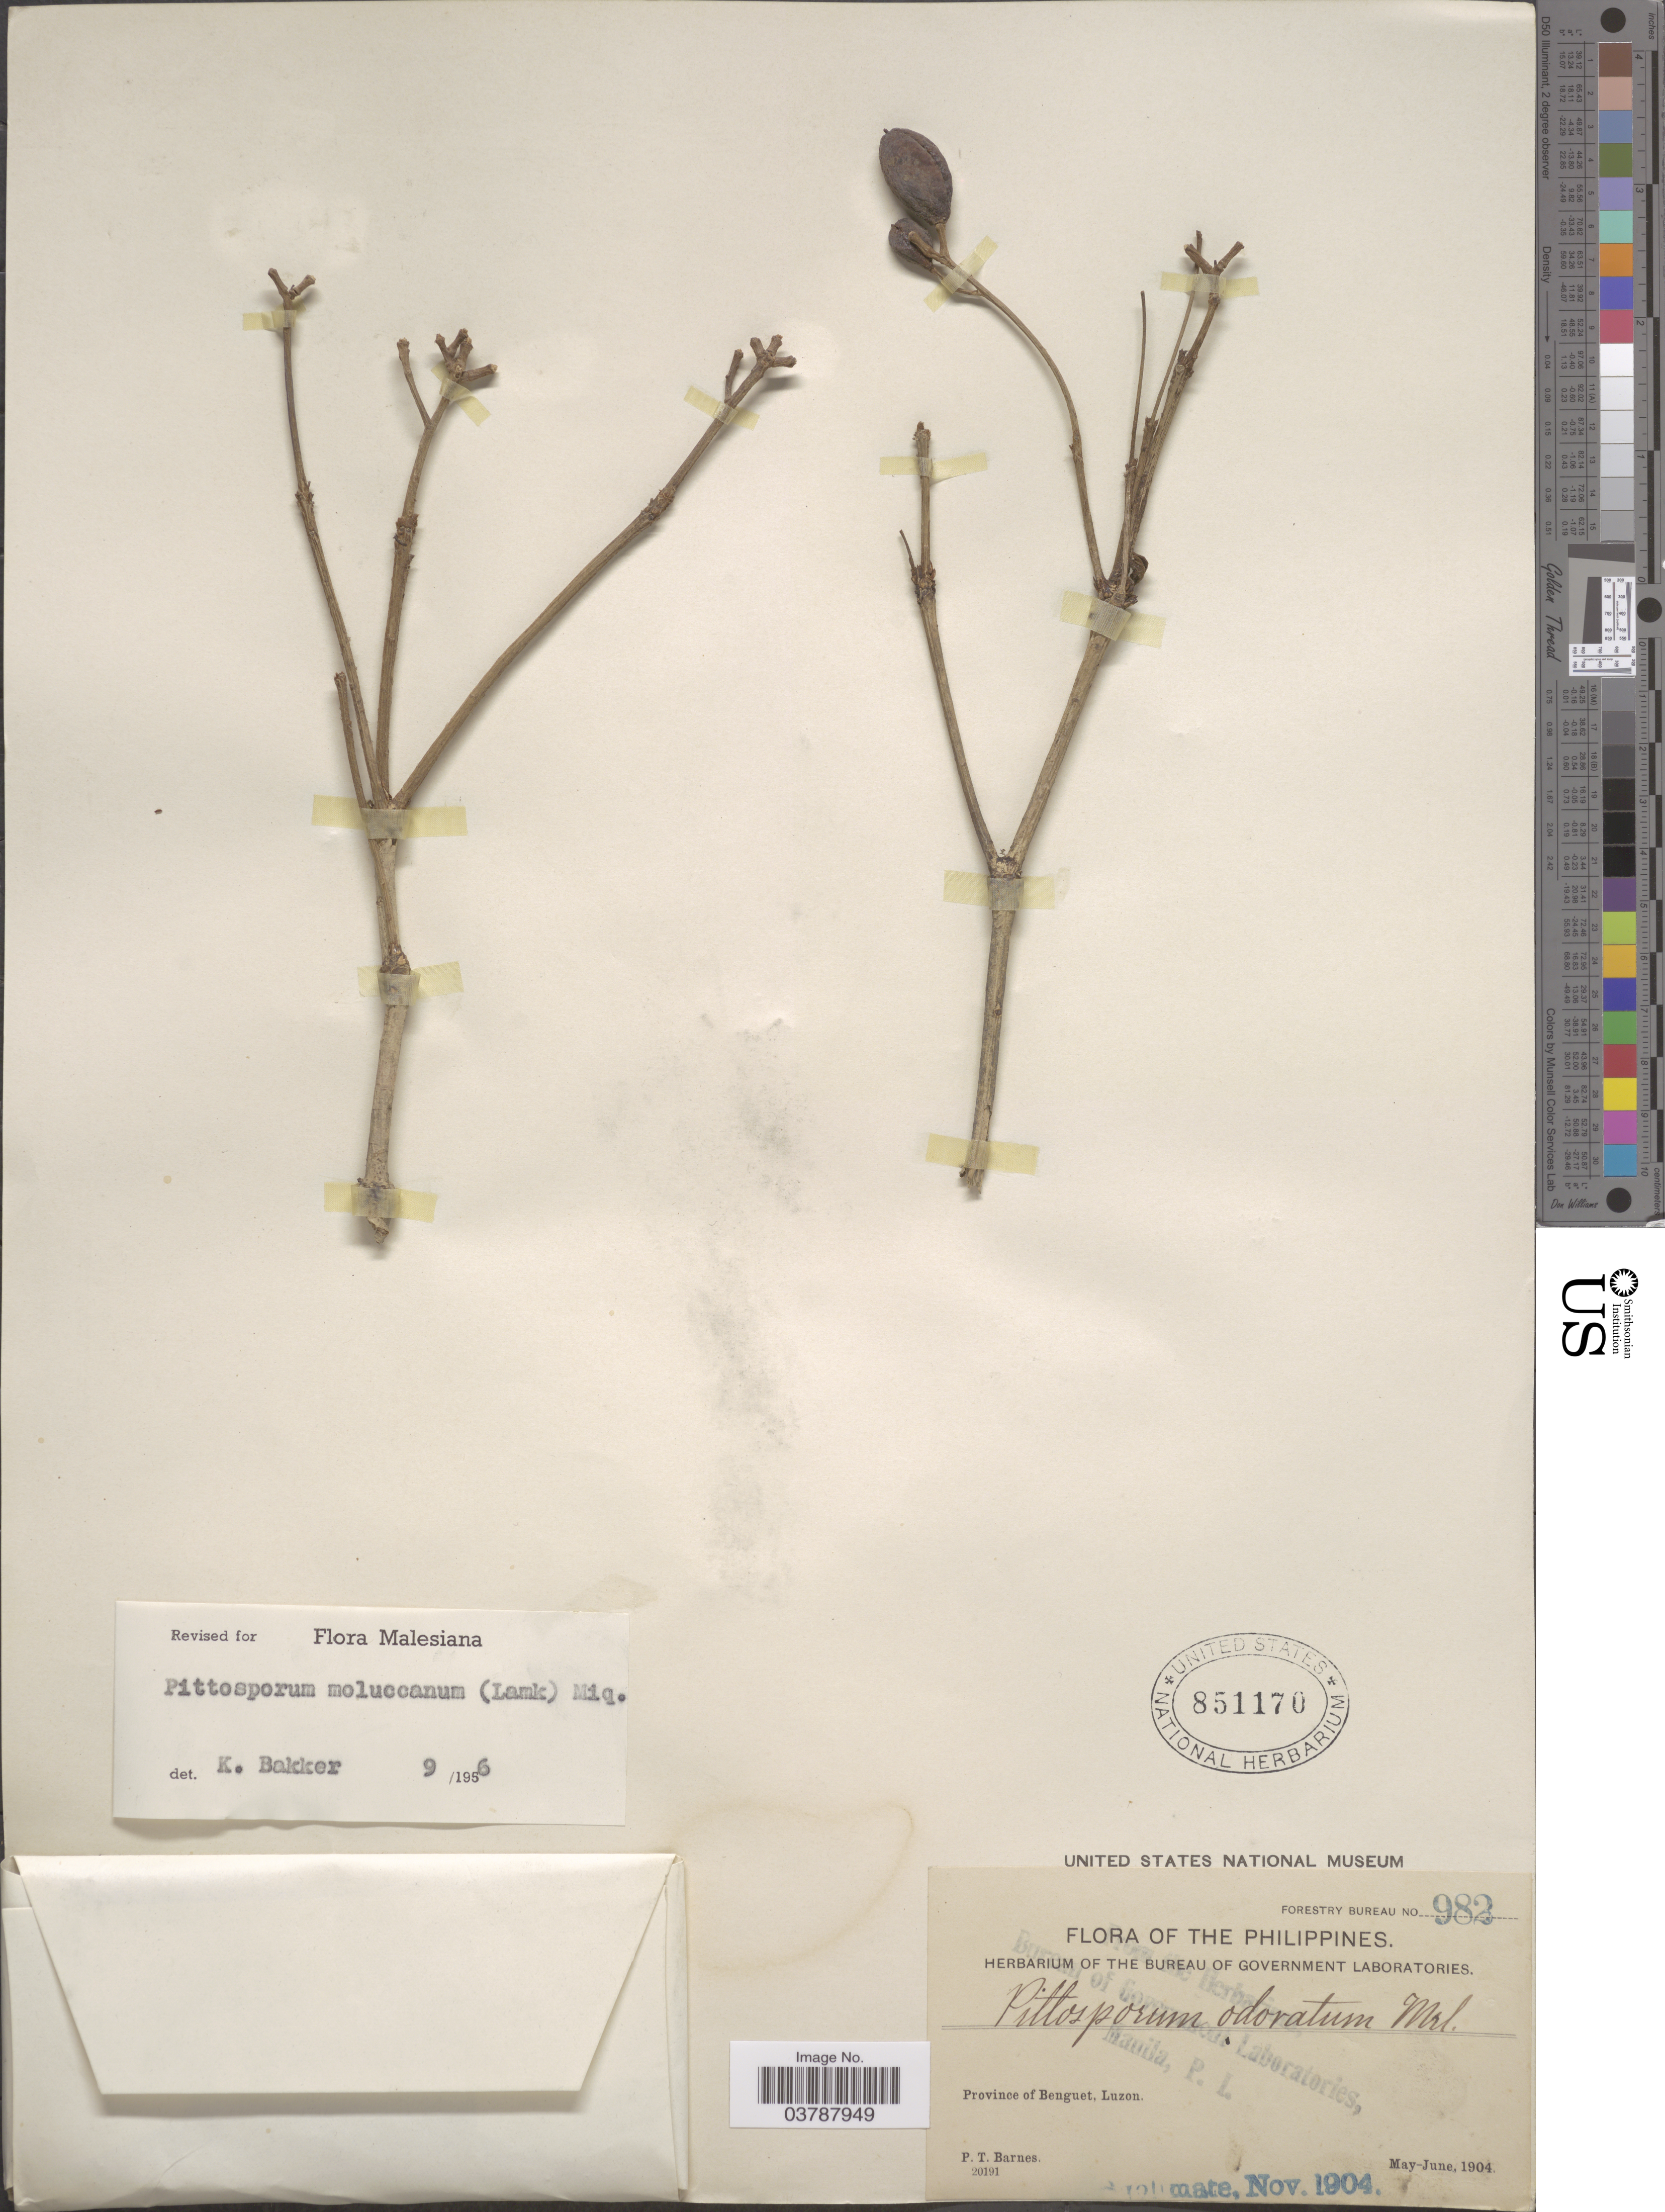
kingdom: Plantae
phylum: Tracheophyta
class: Magnoliopsida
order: Apiales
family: Pittosporaceae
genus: Pittosporum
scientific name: Pittosporum moluccanum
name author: (Lam.) Miq.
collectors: P. Barnes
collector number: Forestry Bureau 982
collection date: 1904-05/1904-06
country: Philippines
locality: Province of Benguet, Luzon.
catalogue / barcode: US 851170